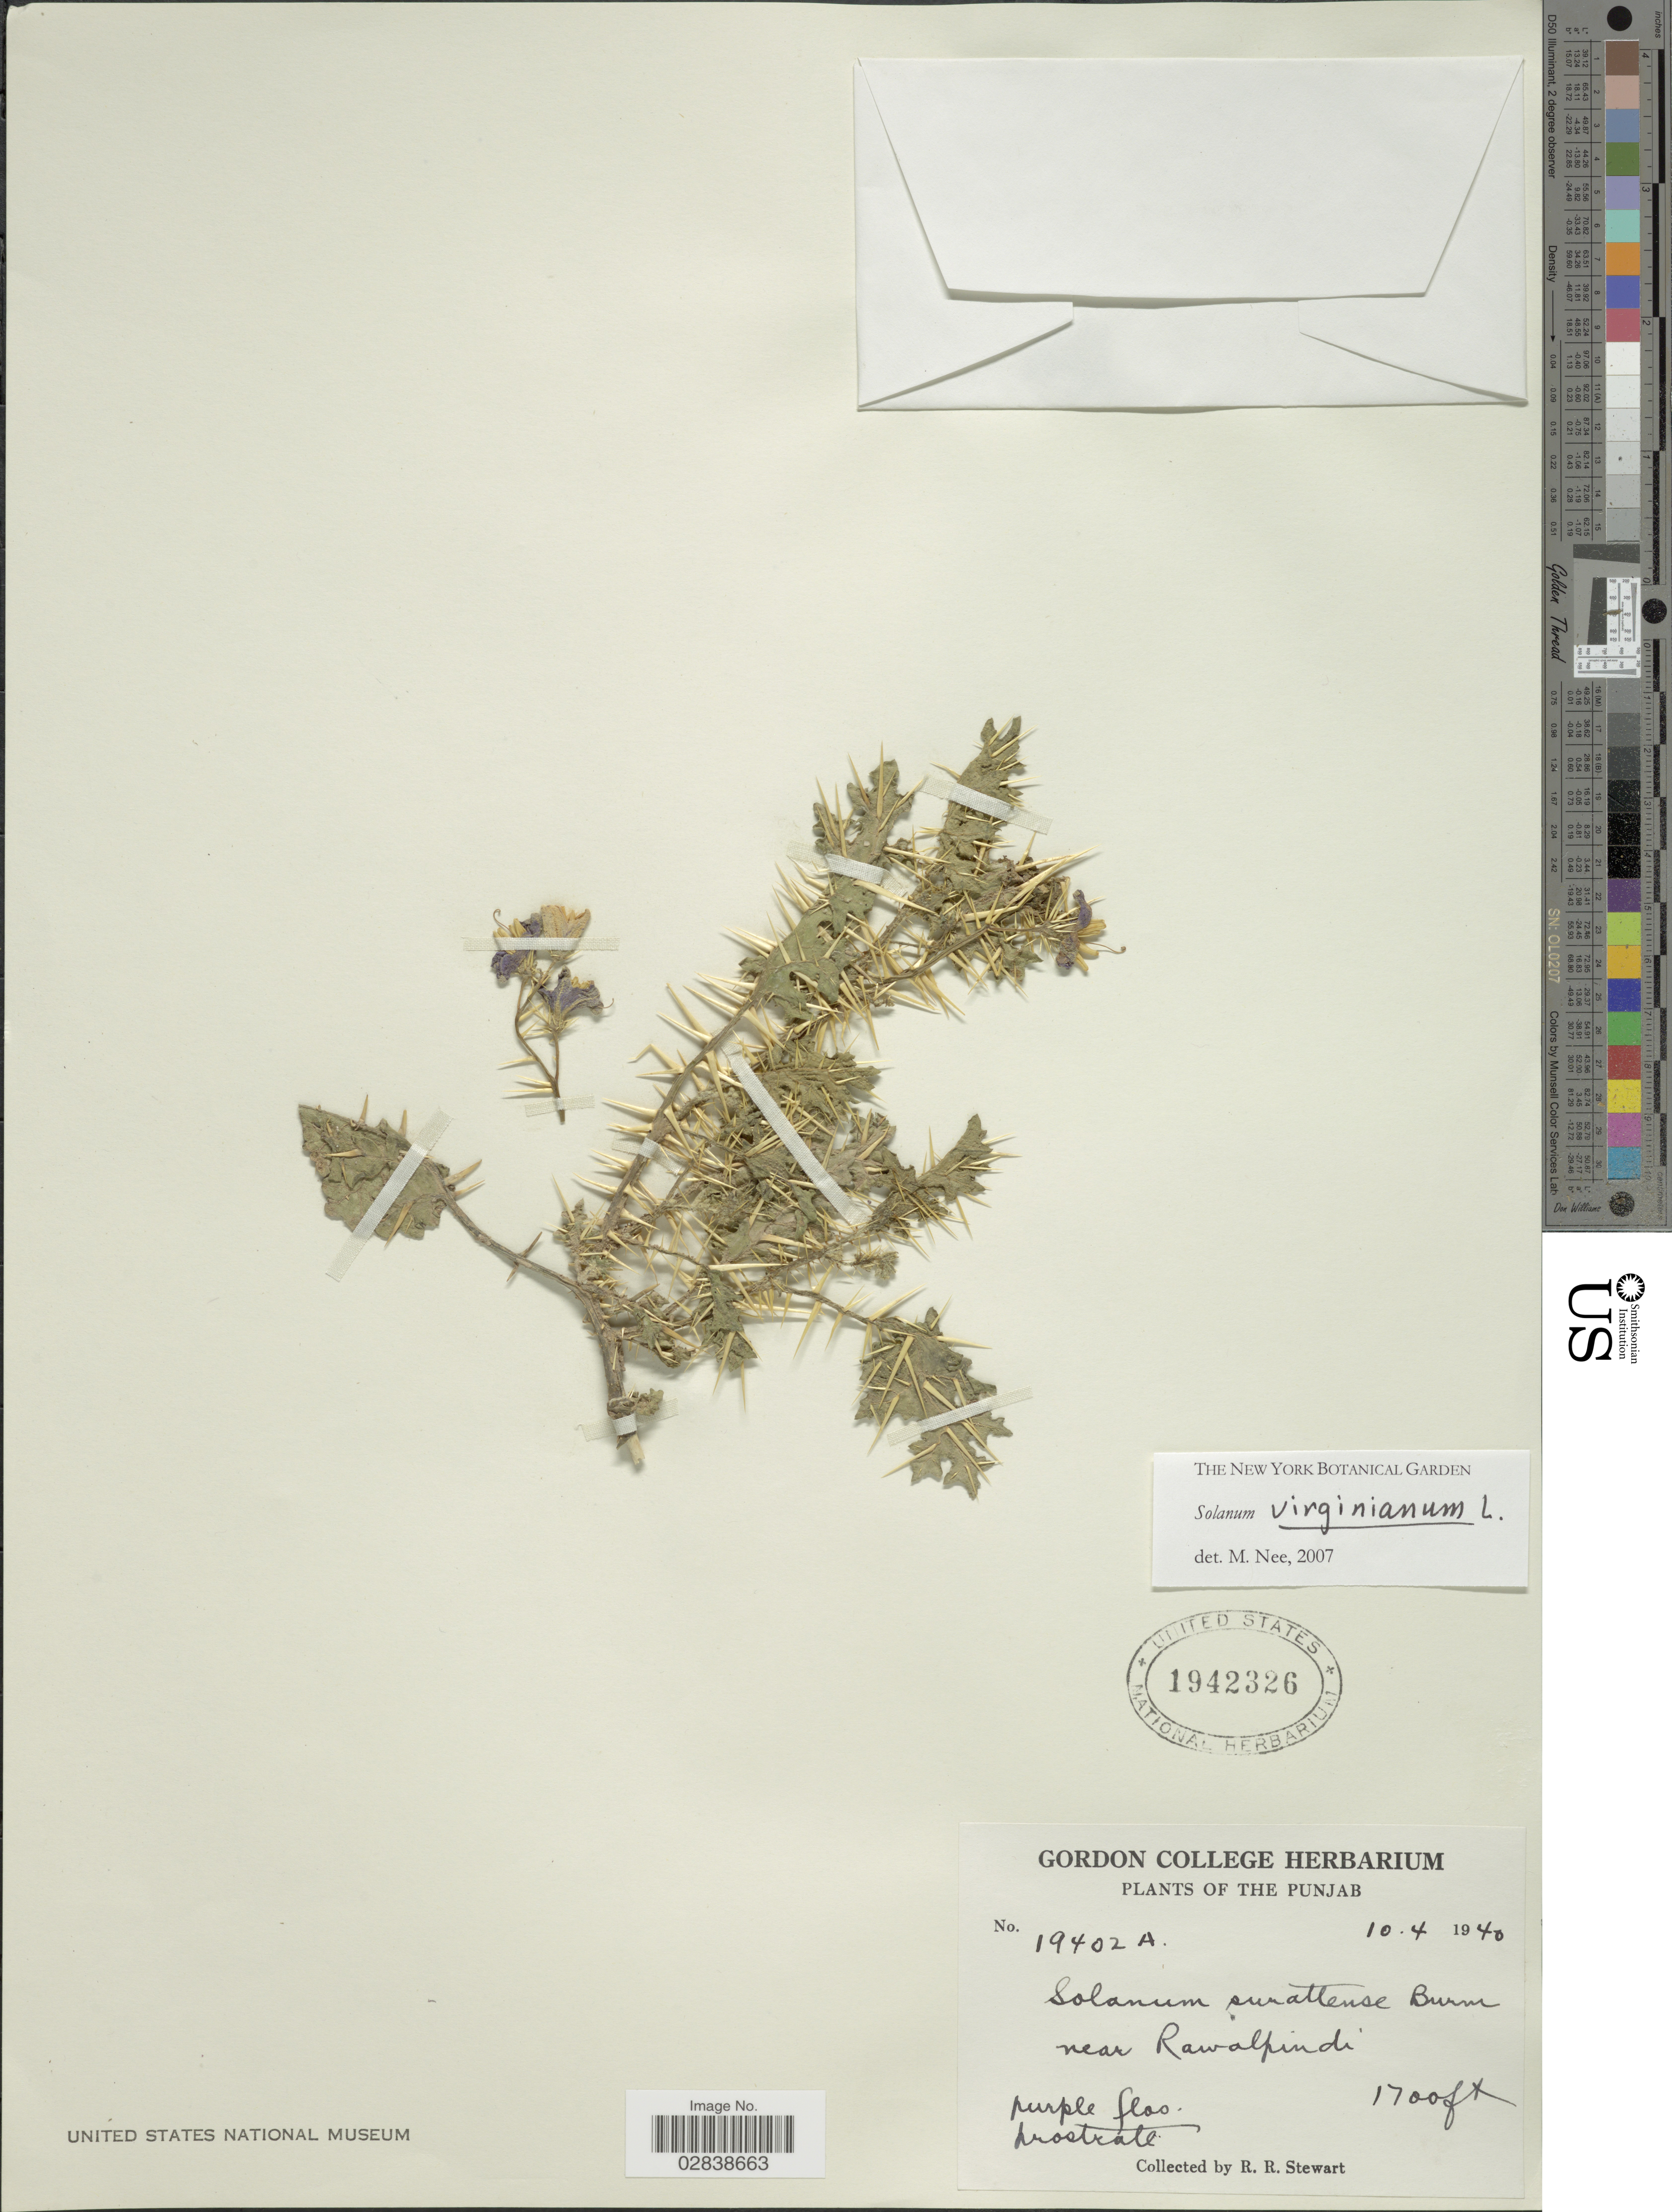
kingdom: Plantae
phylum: Tracheophyta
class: Magnoliopsida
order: Solanales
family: Solanaceae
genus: Solanum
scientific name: Solanum virginianum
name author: L.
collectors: R. R. Stewart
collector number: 19402A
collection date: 1940-04-10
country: Pakistan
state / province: Punjab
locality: Near Rawalpindi.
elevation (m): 518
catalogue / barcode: US 1942326